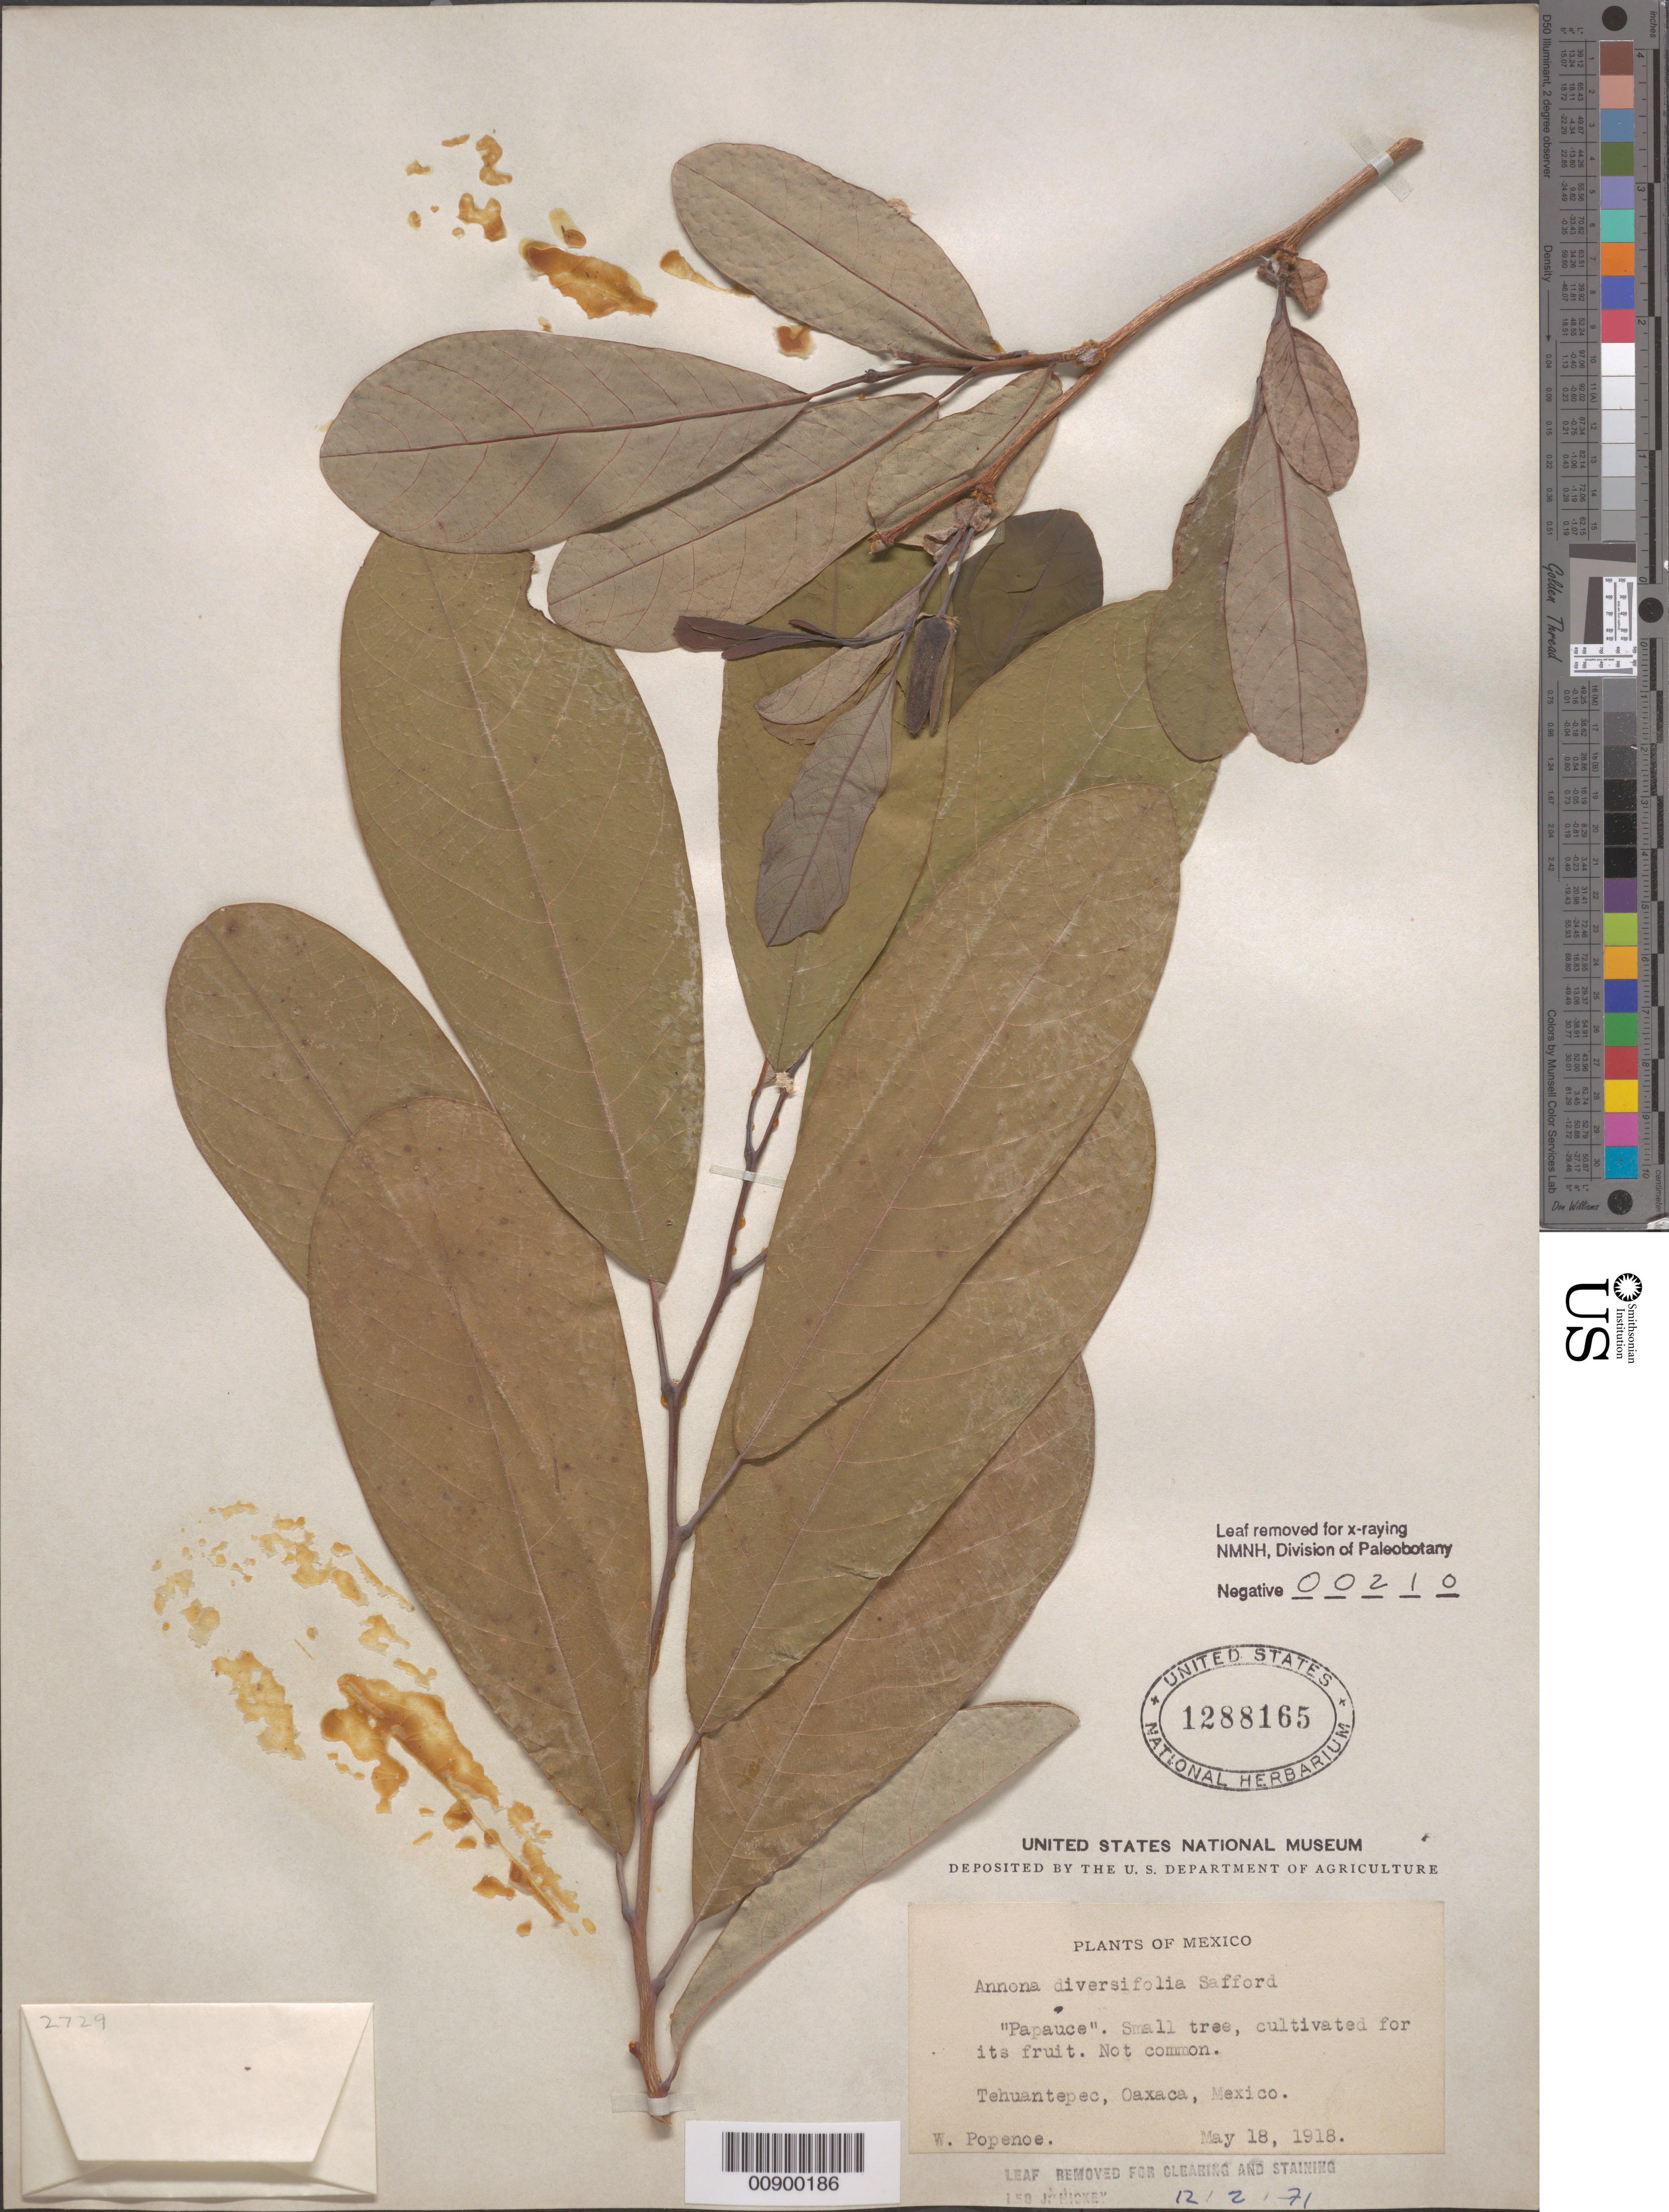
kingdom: Plantae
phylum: Tracheophyta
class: Magnoliopsida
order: Magnoliales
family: Annonaceae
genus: Annona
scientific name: Annona diversifolia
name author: Saff.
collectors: F. W. Popenoe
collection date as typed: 18 May 1918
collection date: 1918-05-18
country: Mexico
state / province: Oaxaca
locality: Tehuantepec, Oaxaca.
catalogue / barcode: US 1288165